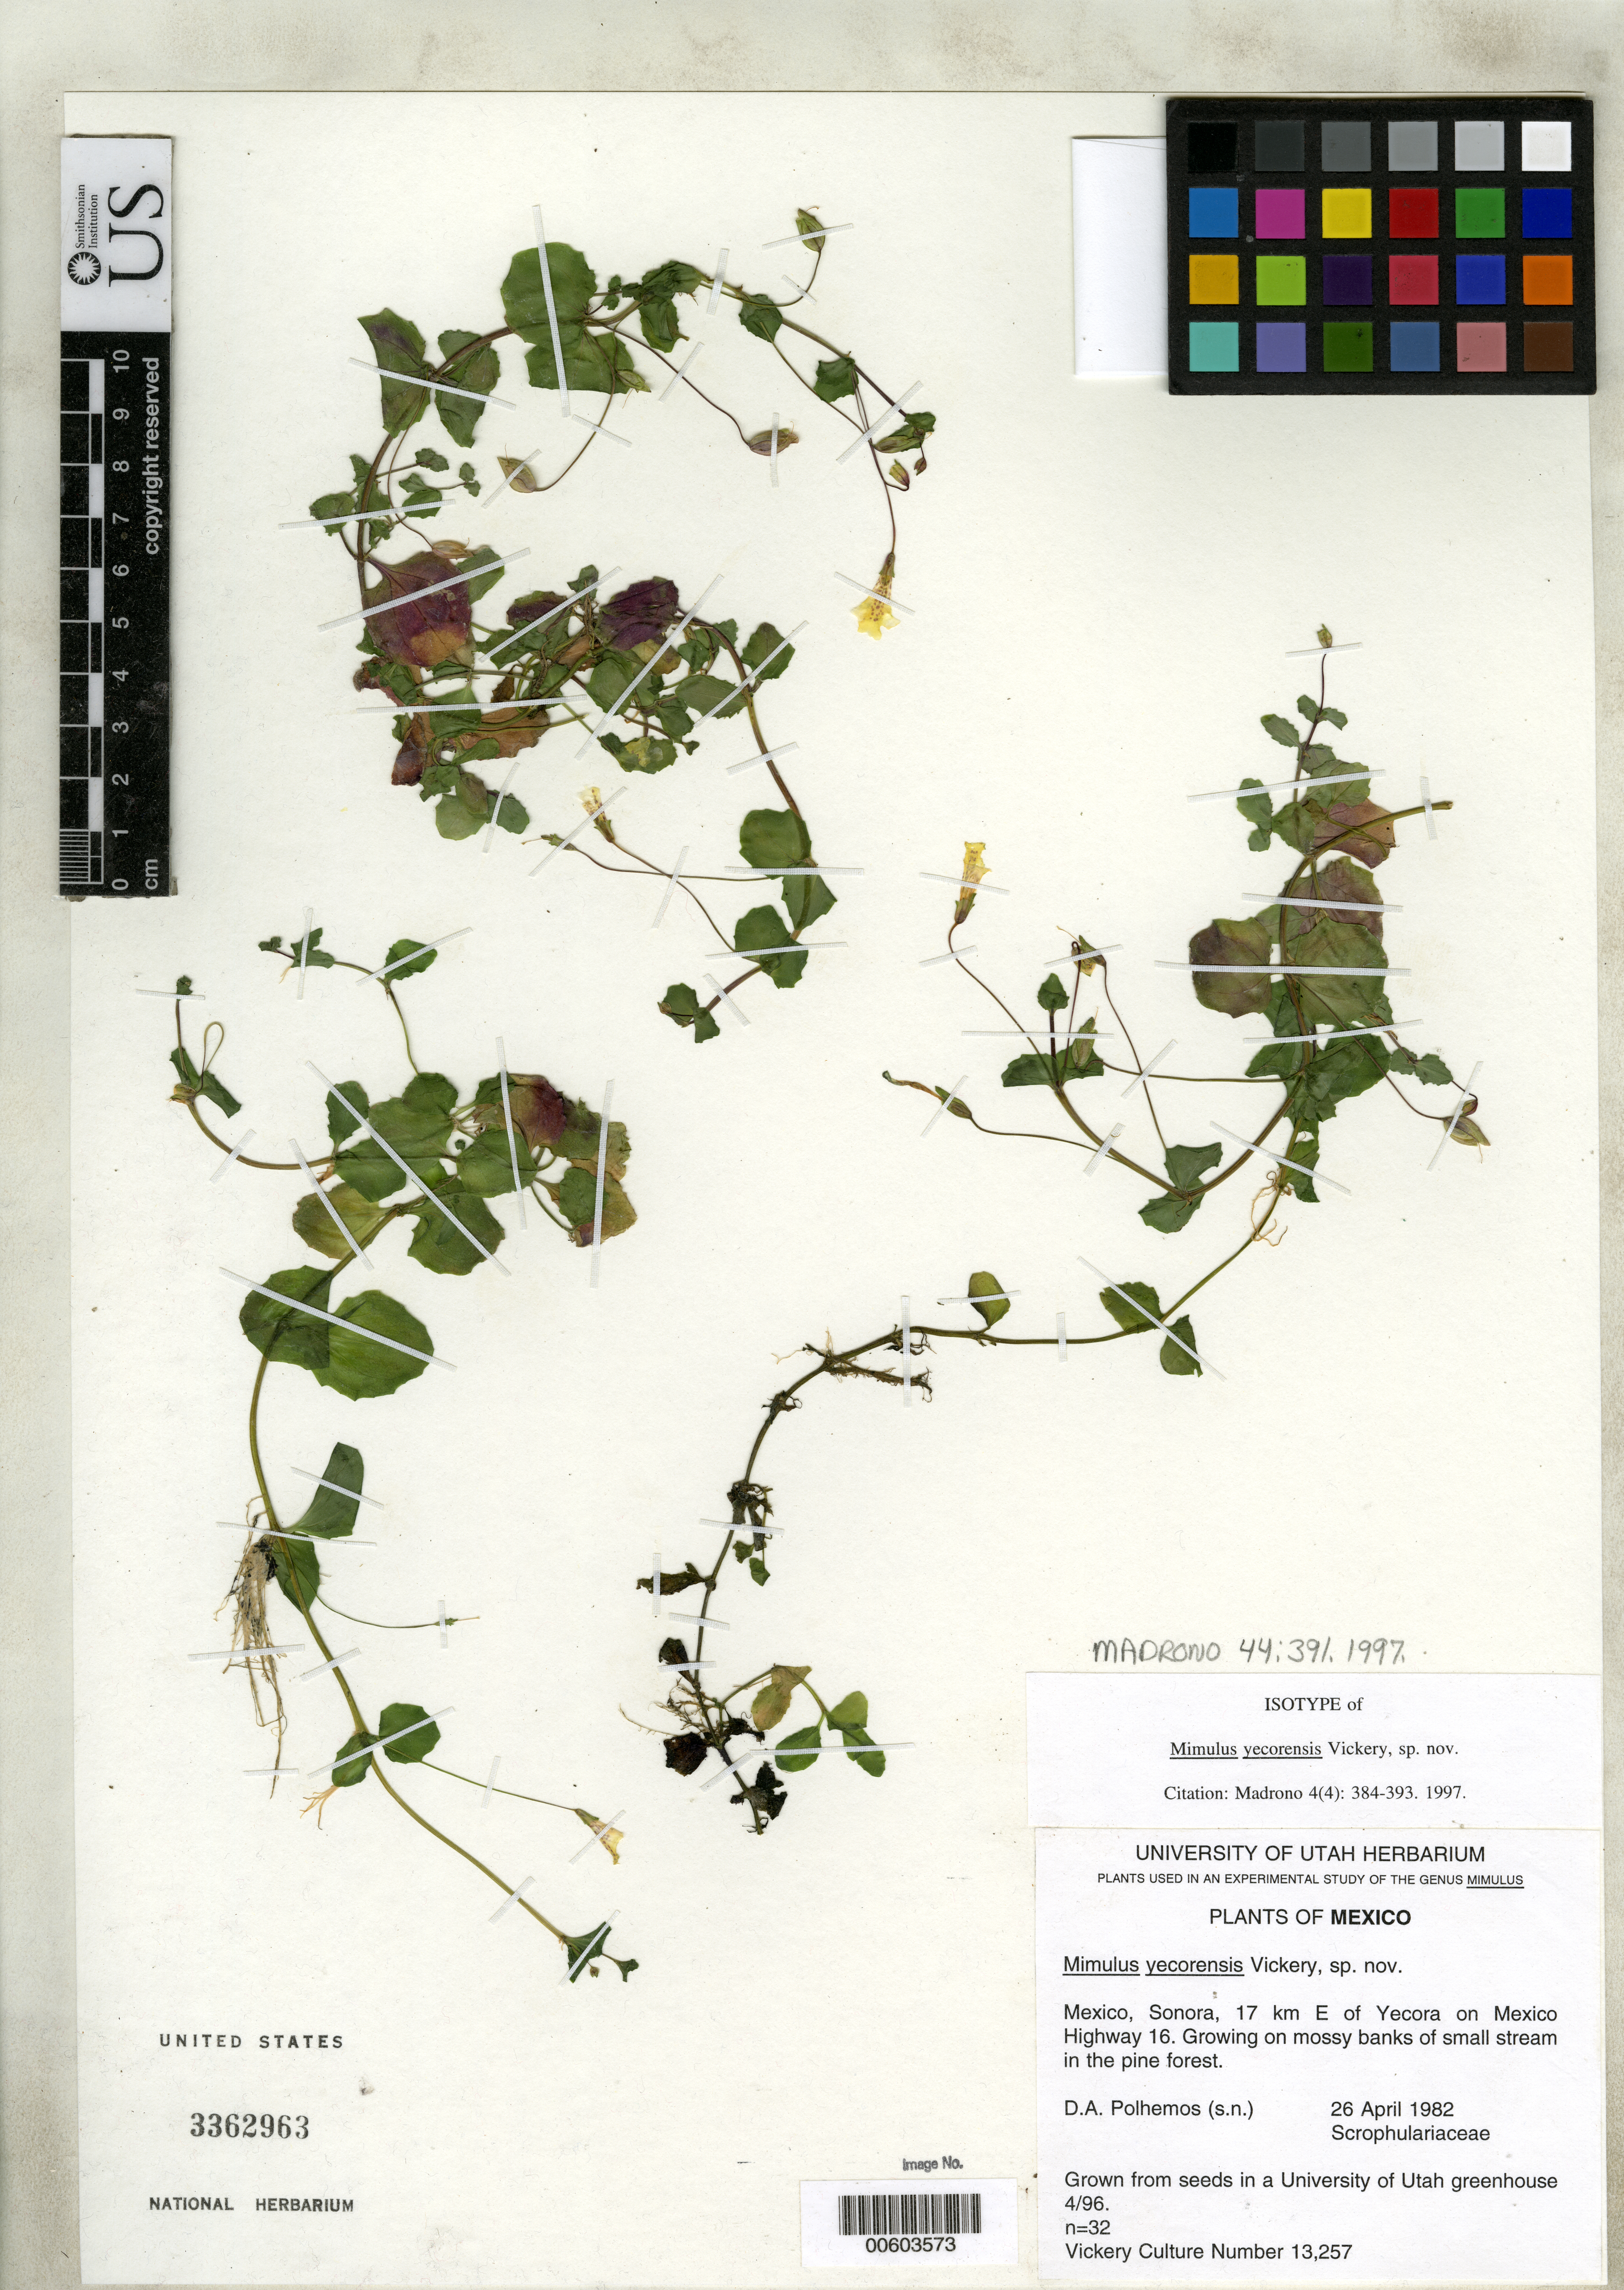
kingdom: Plantae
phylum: Tracheophyta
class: Magnoliopsida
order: Lamiales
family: Phrymaceae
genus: Mimulus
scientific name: Mimulus yecorensis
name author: R.K. Vickery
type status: Isotype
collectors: D. Polhemos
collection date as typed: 26 Apr 1982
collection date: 1982-04-26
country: Mexico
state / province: Sonora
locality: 17 km E of Yecora on Mexico highway 16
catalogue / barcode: US 3362963